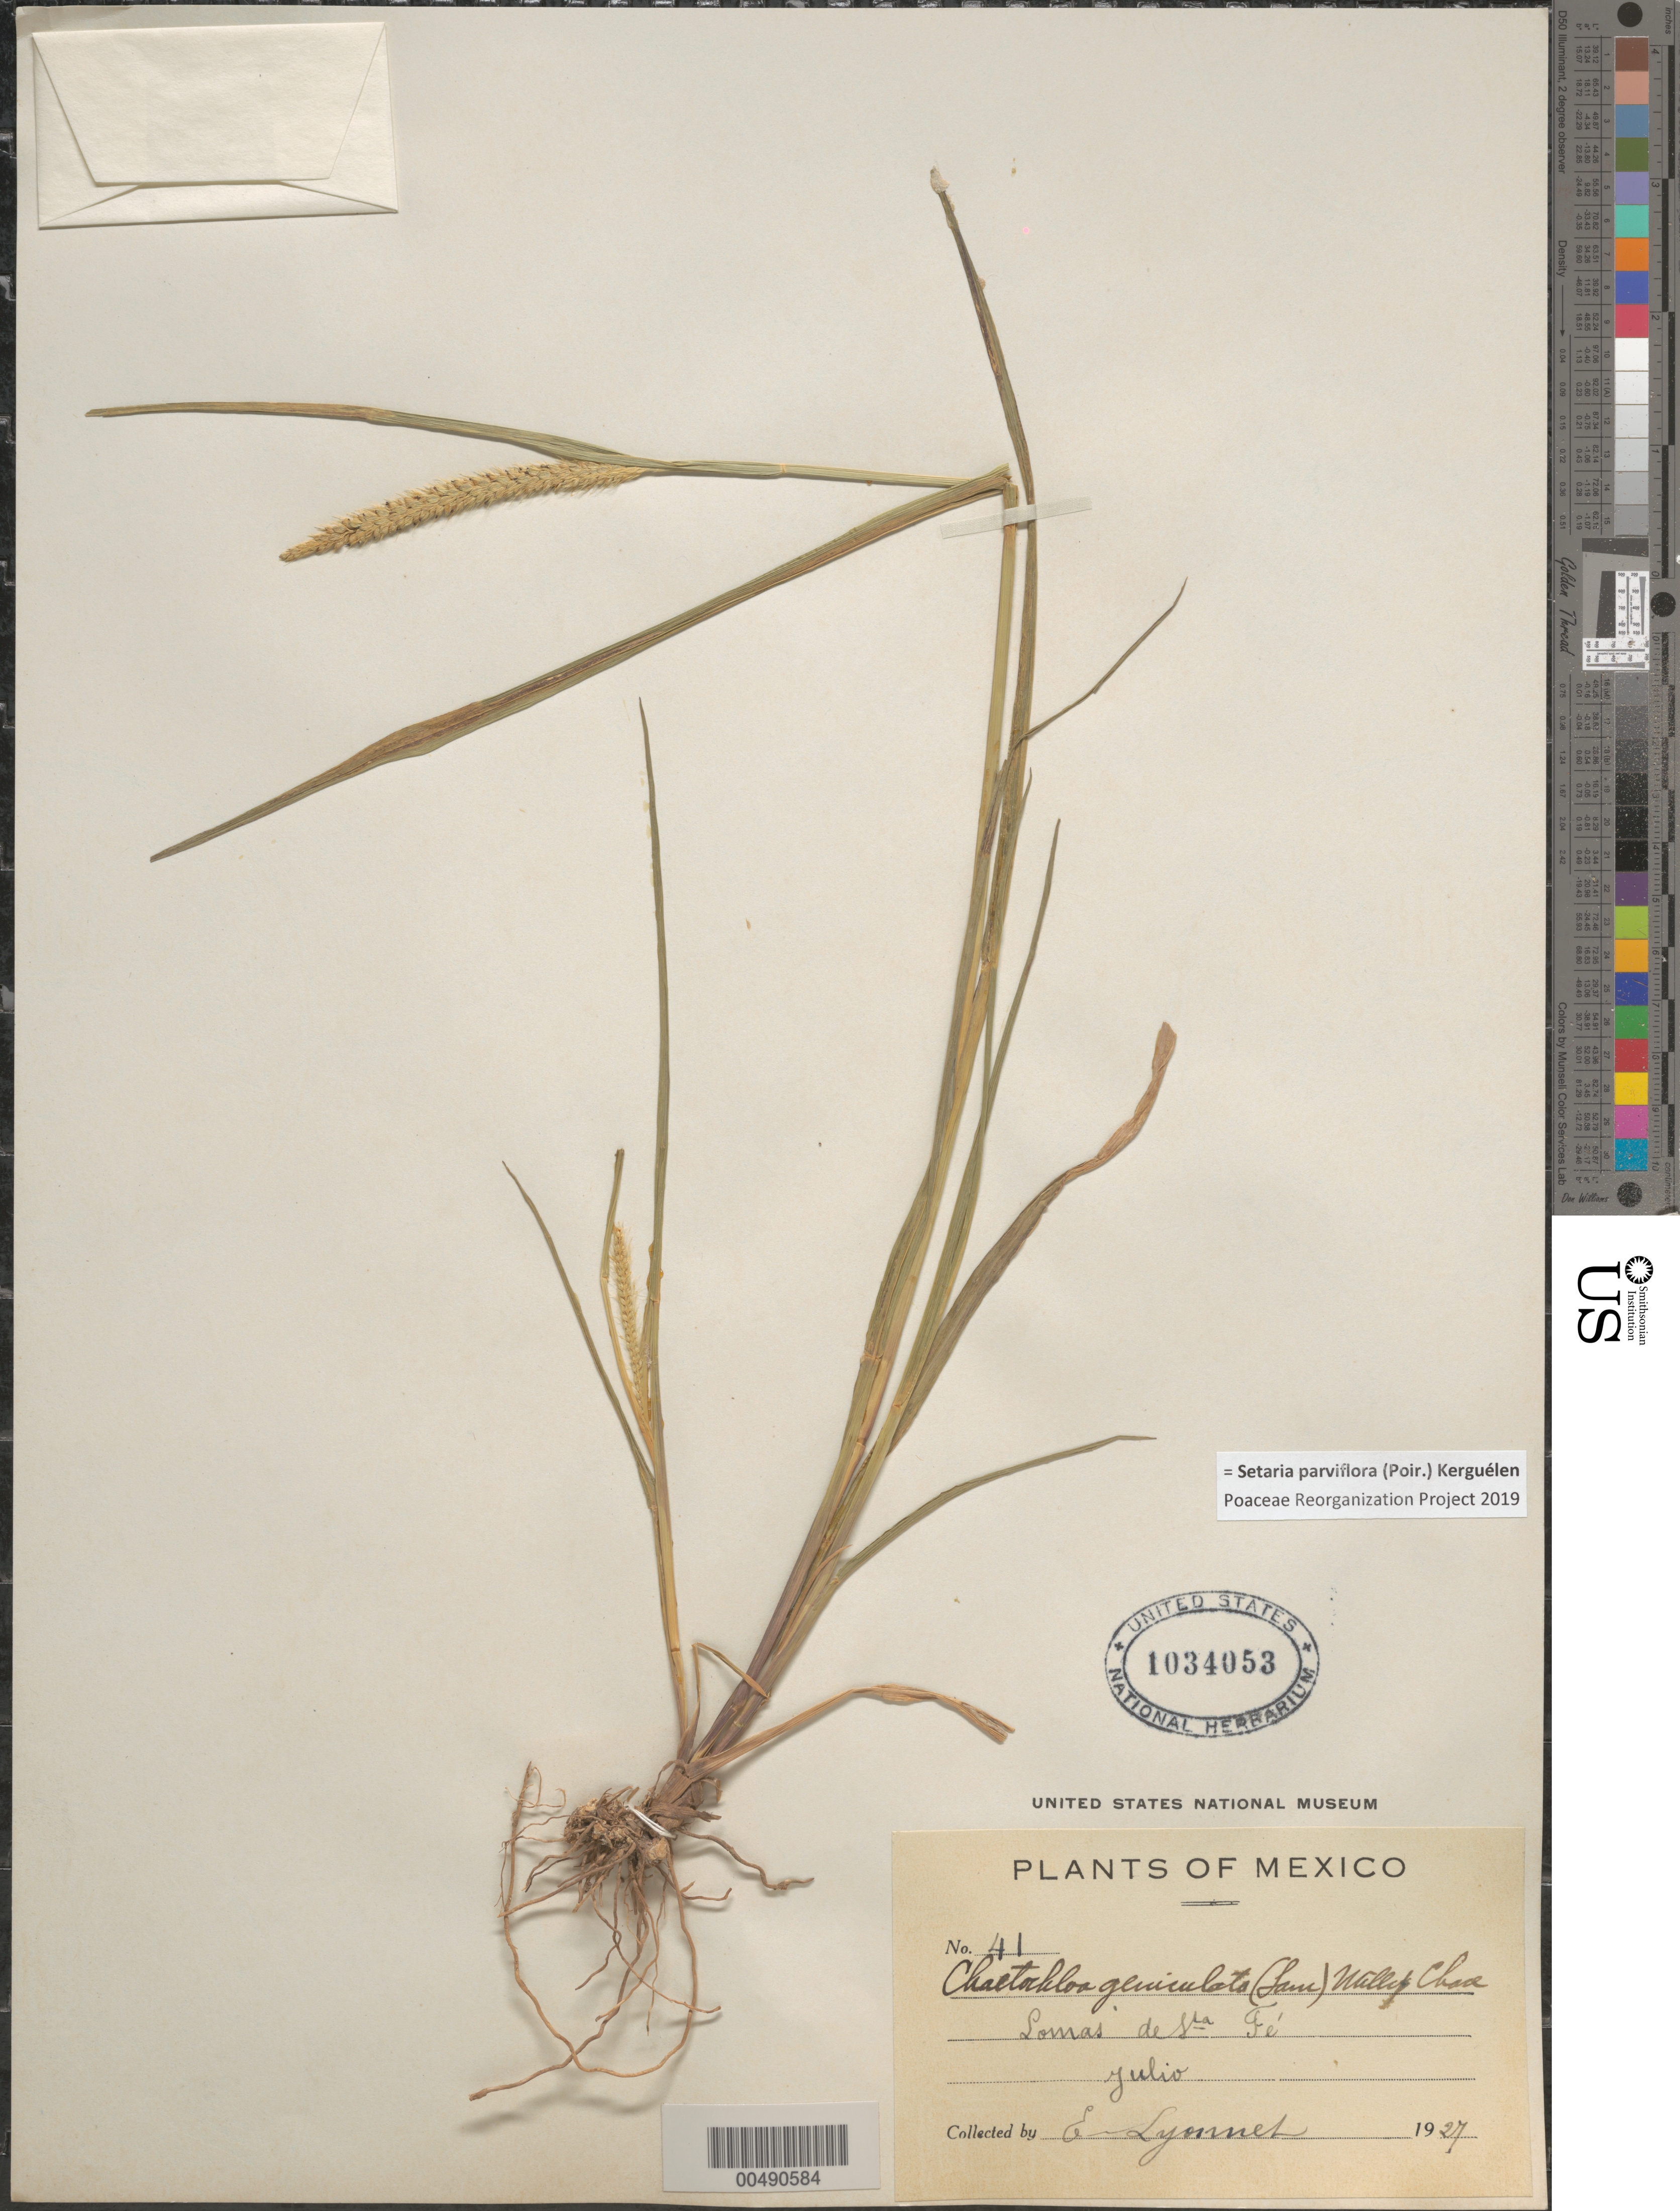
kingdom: Plantae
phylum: Tracheophyta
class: Liliopsida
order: Poales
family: Poaceae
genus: Setaria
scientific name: Setaria parviflora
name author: (Poir.) Kerguélen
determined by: Poaceae Reorganization Project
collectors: Bro. E. Lyonnet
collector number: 41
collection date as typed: Jul 1927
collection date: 1927-07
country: Mexico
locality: Lomas de Santa Fé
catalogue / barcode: US 1034053